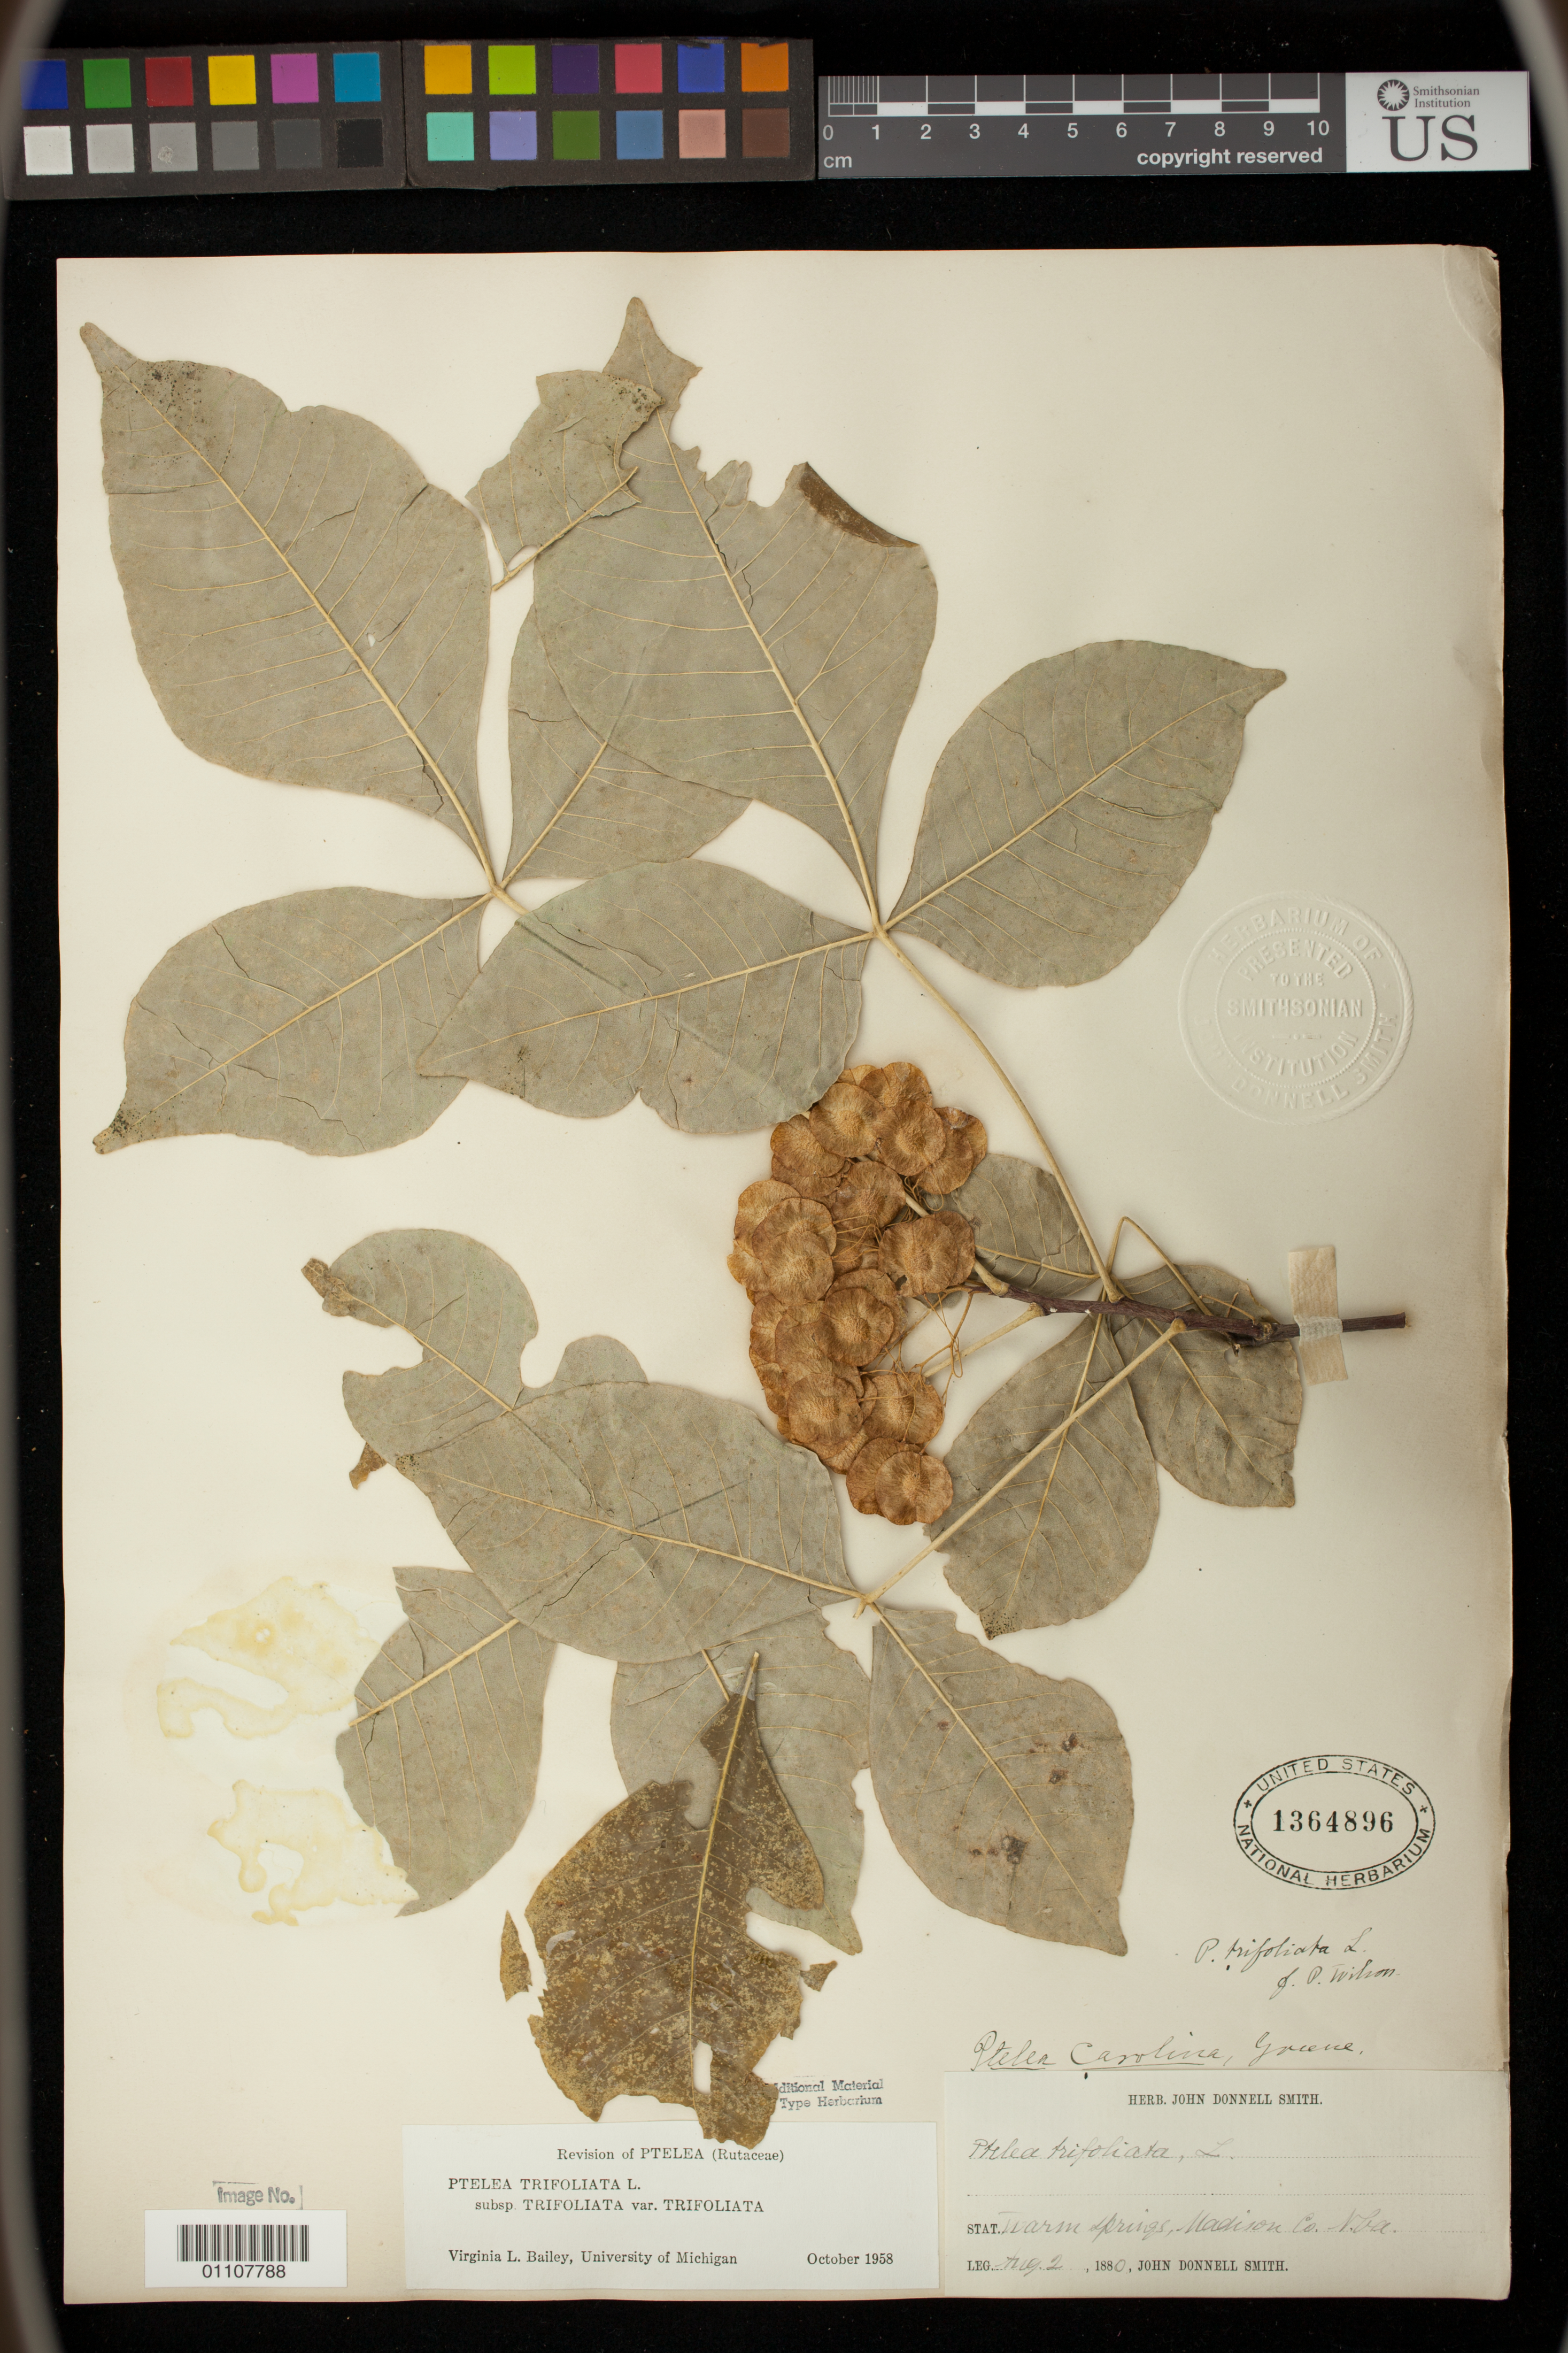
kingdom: Plantae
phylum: Tracheophyta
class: Magnoliopsida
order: Sapindales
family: Rutaceae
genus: Ptelea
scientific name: Ptelea carolina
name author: Greene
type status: Type Collection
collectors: J. Donnell Smith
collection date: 1880-08-02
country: United States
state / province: North Carolina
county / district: Madison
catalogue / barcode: US 1364896